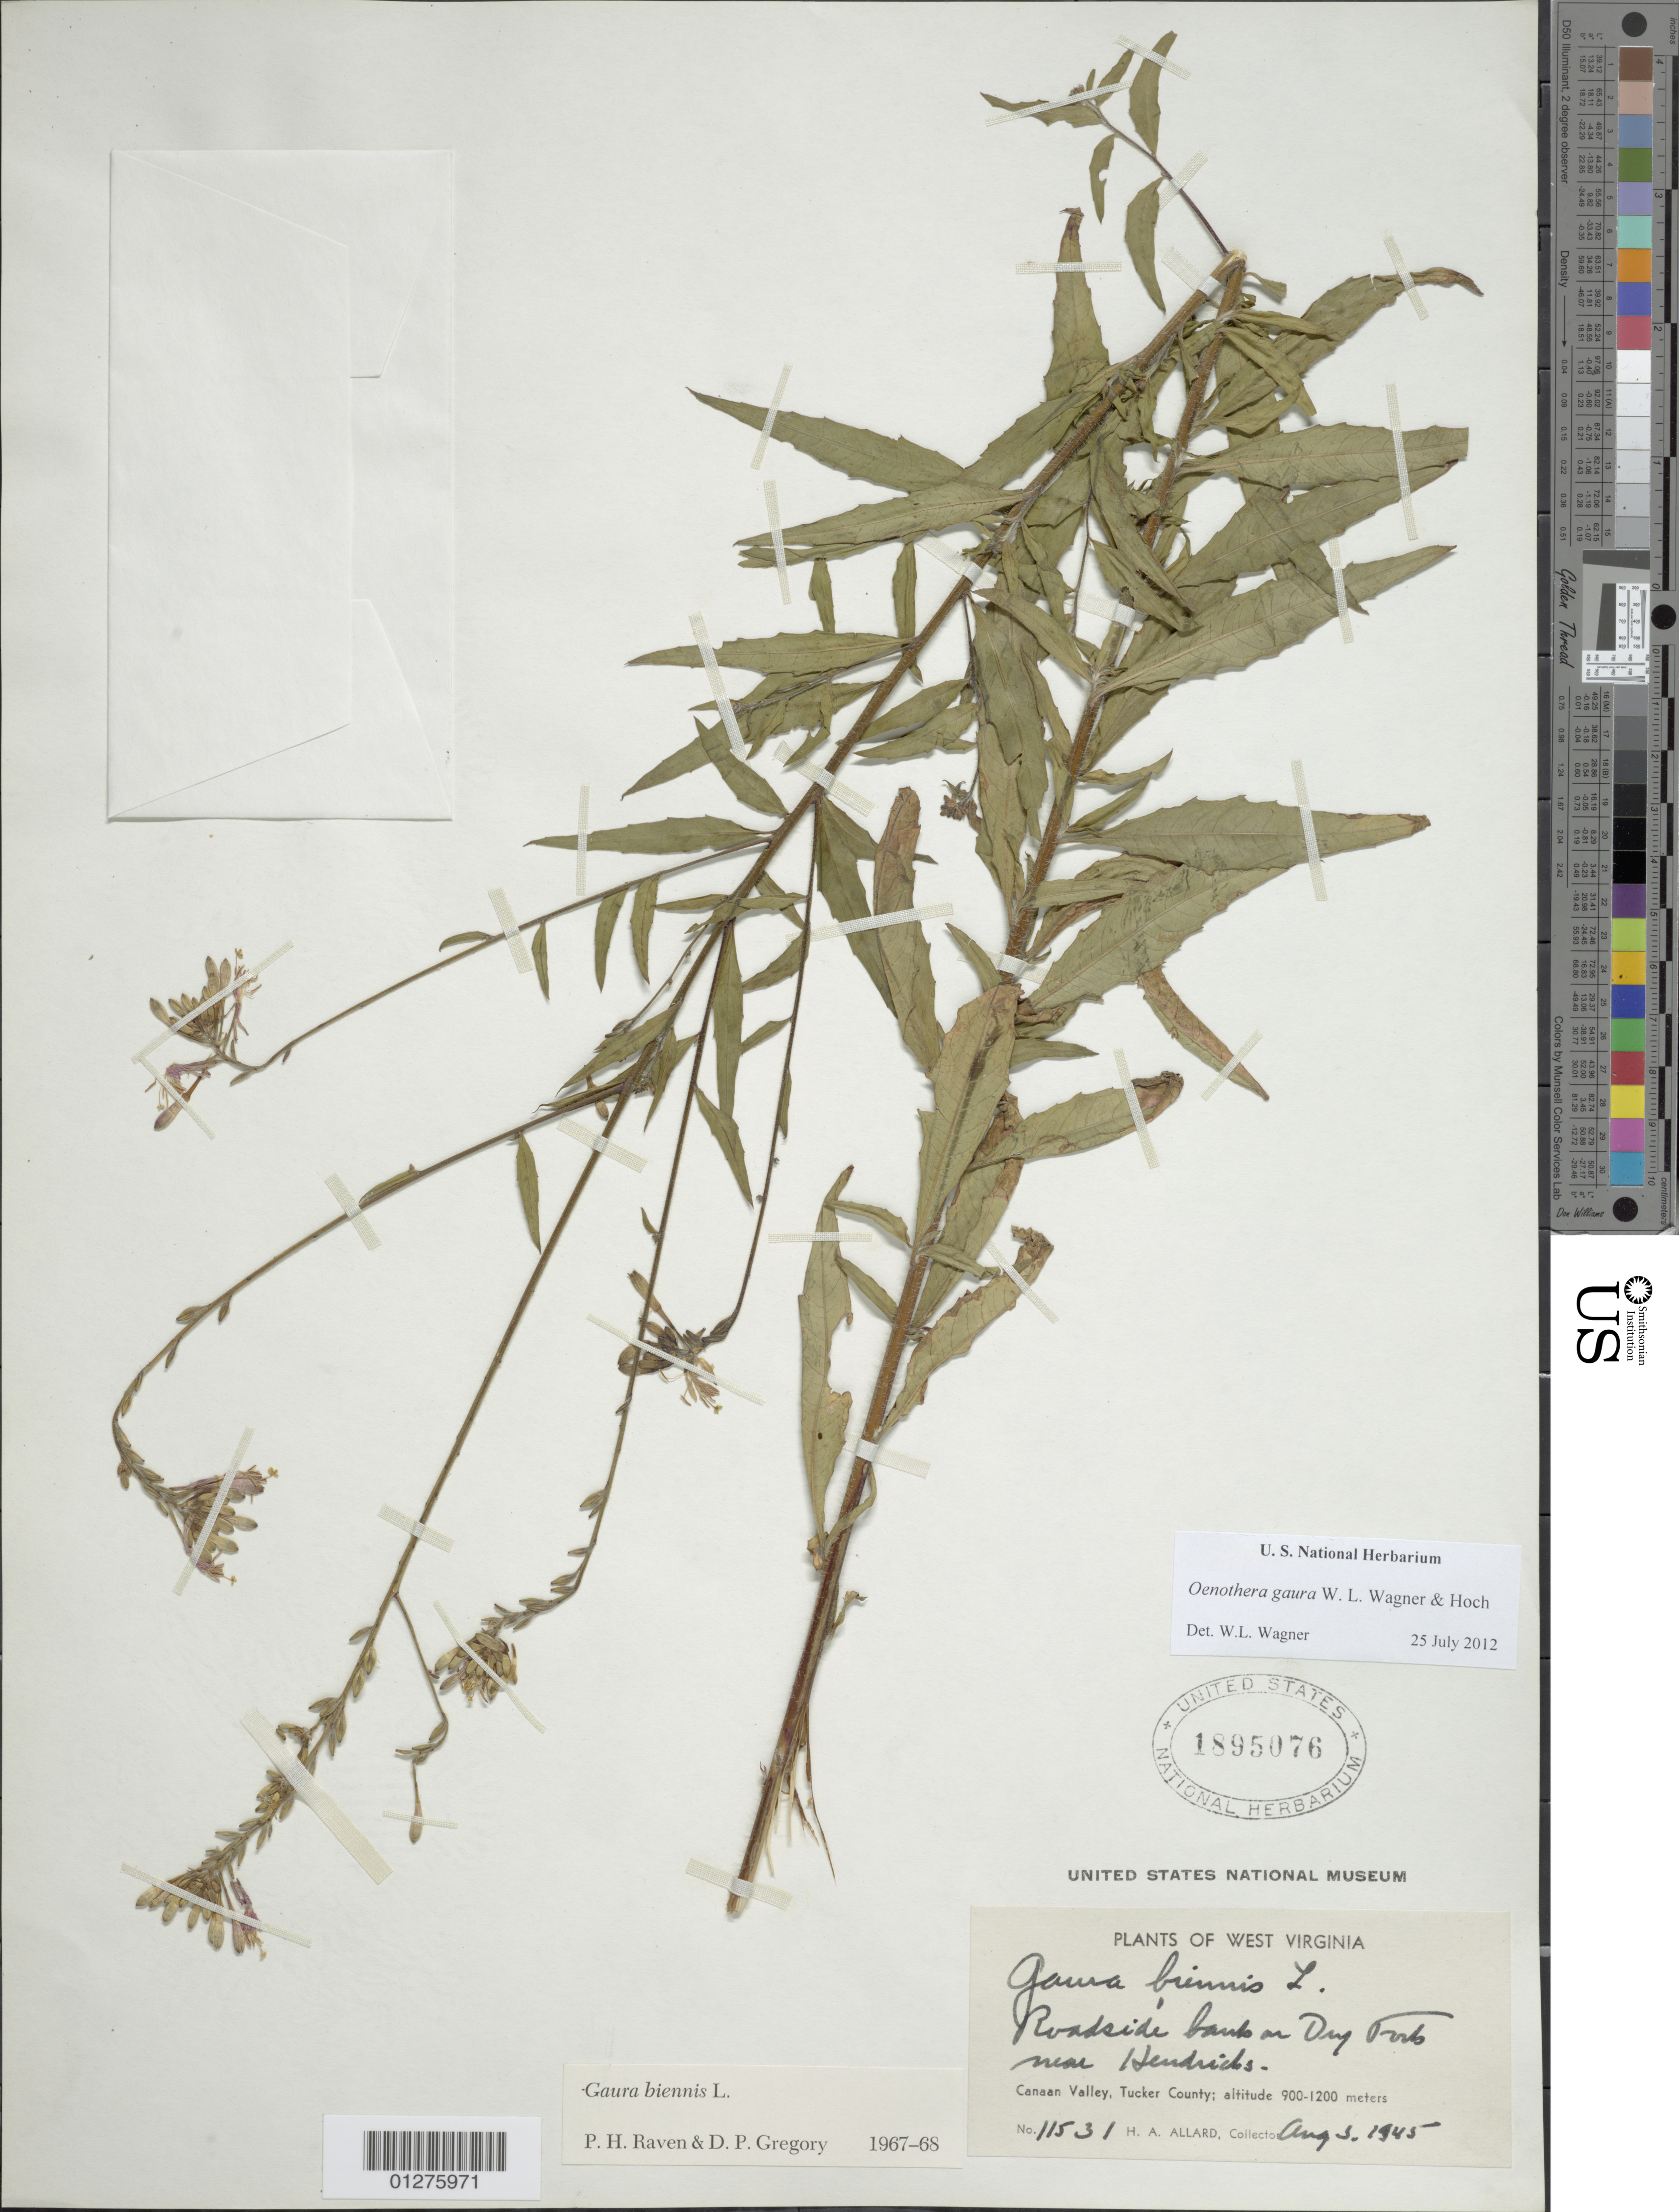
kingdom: Plantae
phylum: Tracheophyta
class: Magnoliopsida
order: Myrtales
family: Onagraceae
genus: Oenothera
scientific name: Oenothera gaura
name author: W.L. Wagner & Hoch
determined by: Wagner, W. L., (BOT), Smithsonian Institution - National Museum of Natural History (UNITED STATES)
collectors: H. A. Allard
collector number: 11531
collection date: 1945-08-03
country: United States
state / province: West Virginia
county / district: Tucker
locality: Canaan Valley. On the Dry Forks Road to Hendricks.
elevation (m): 900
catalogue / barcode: US 1895076